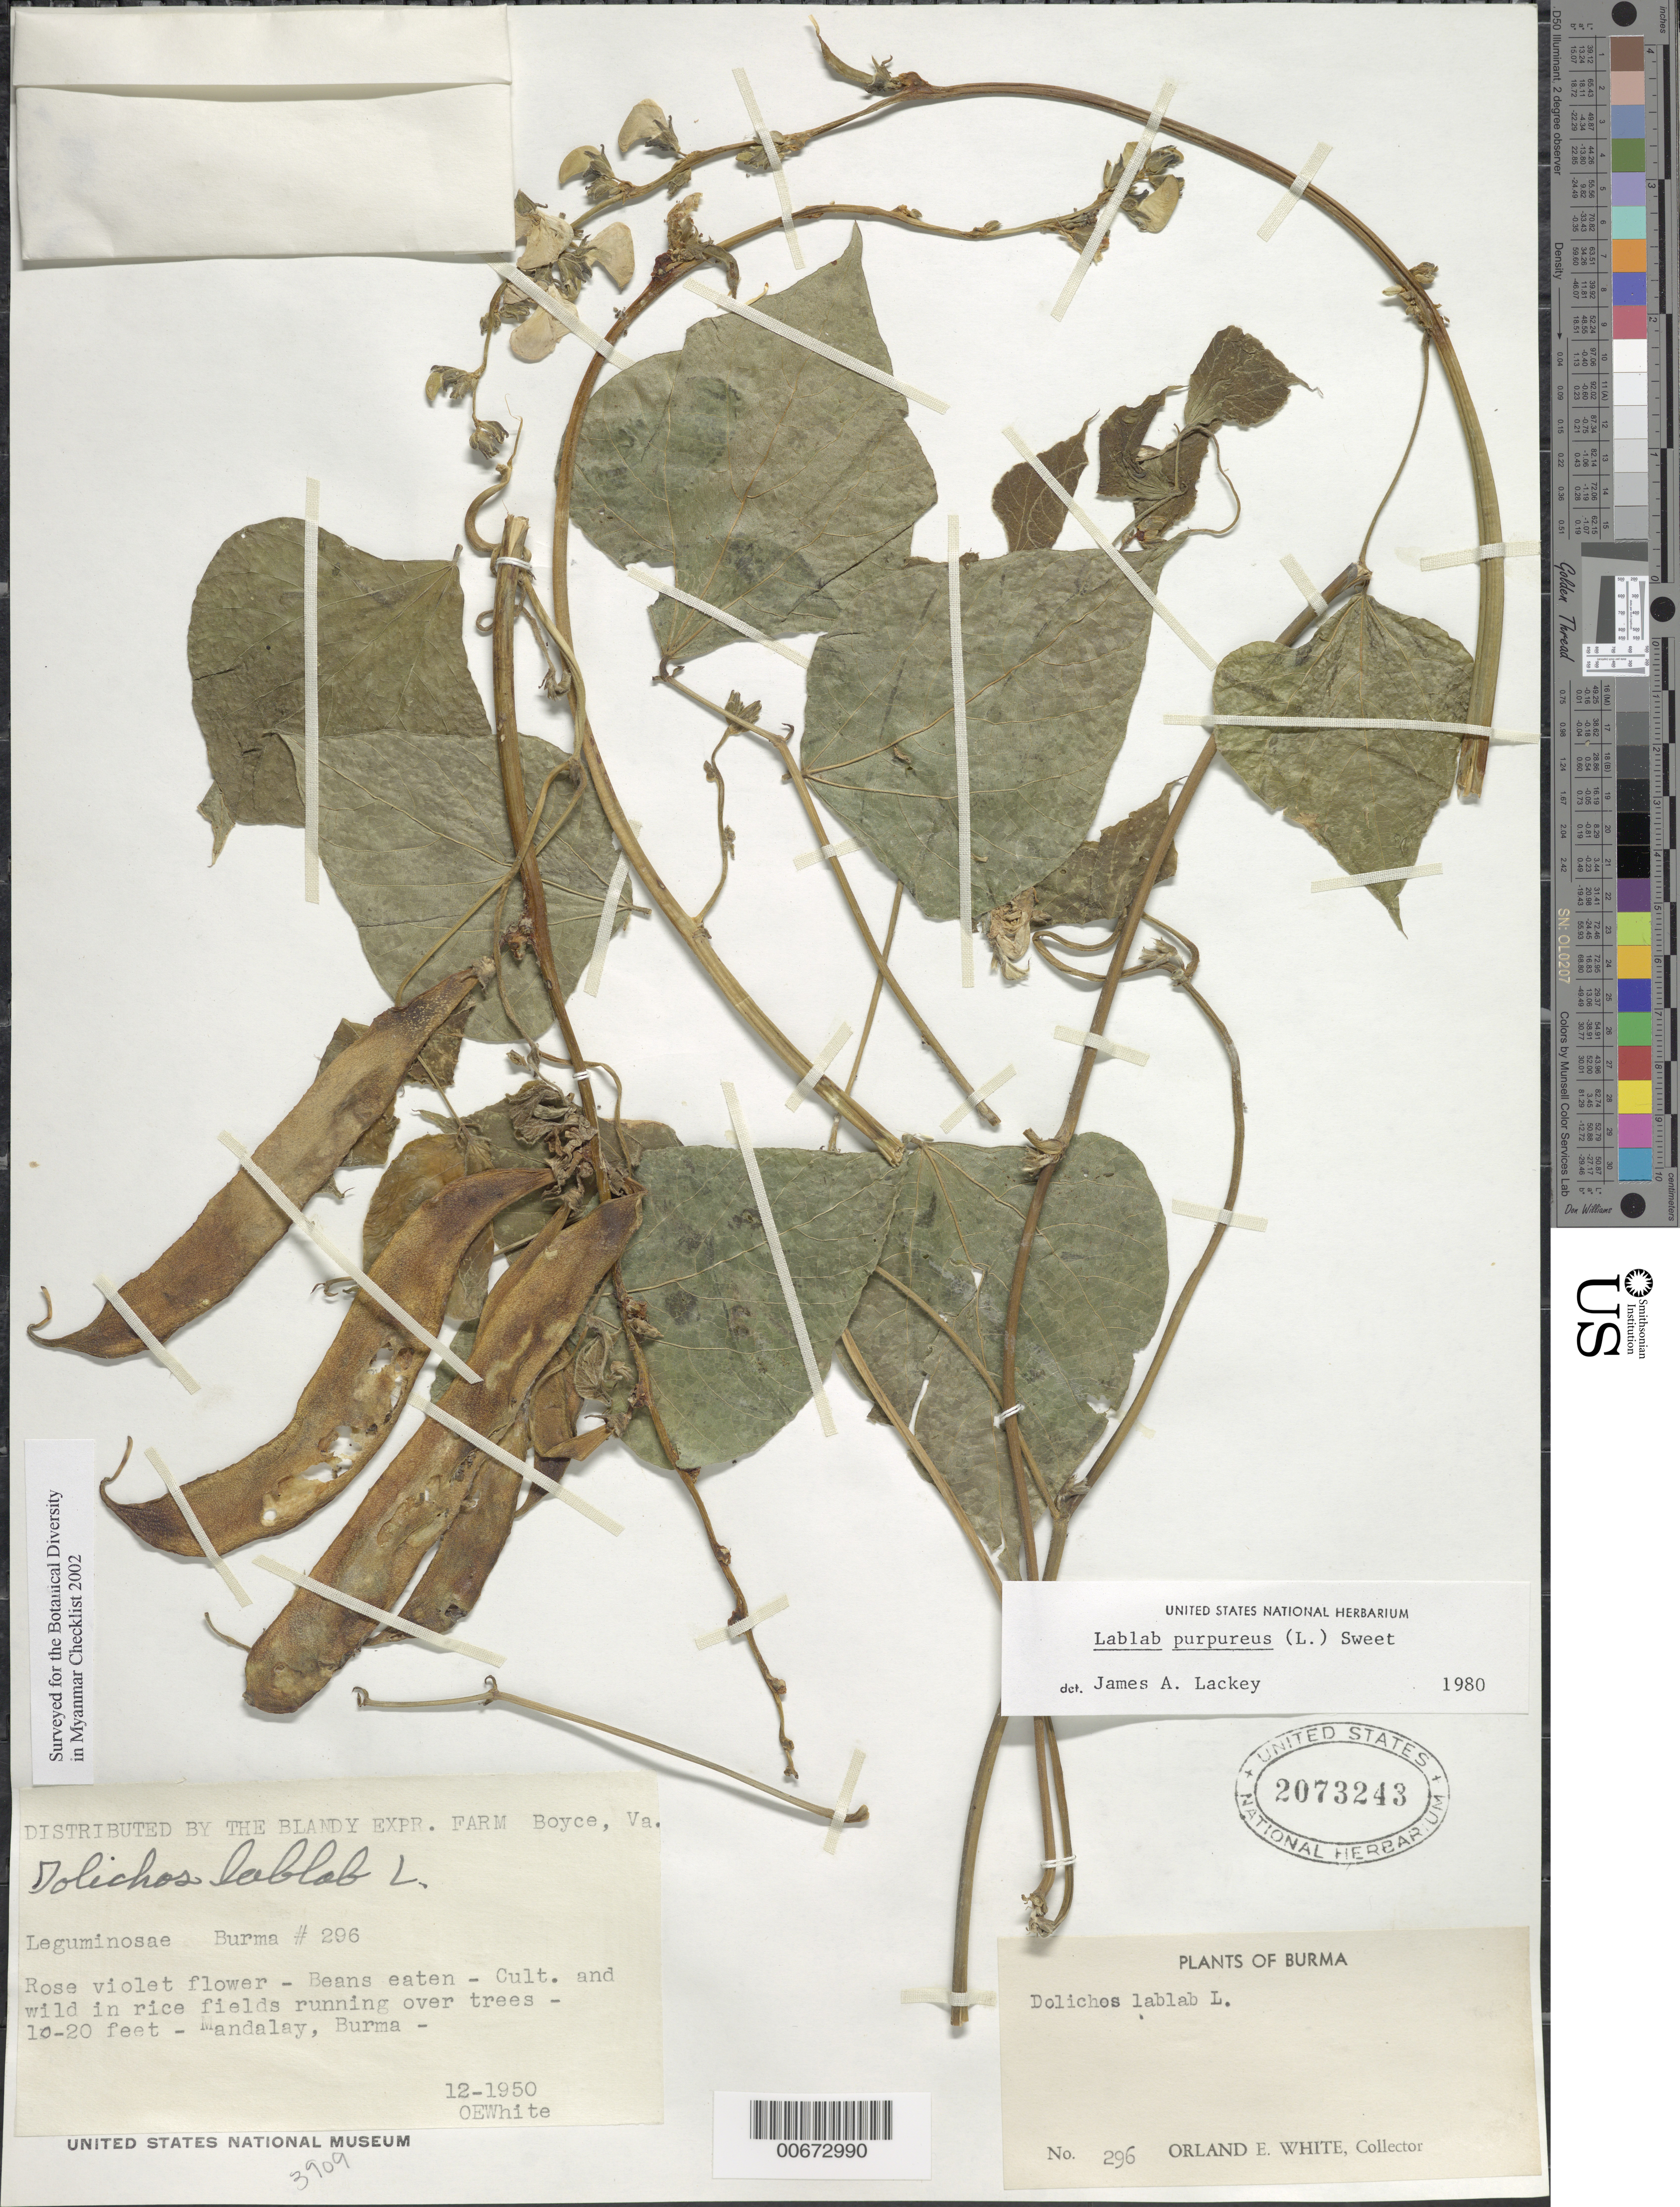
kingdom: Plantae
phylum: Tracheophyta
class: Magnoliopsida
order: Fabales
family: Fabaceae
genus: Lablab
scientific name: Lablab purpureus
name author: (L.) Sweet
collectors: O. E. White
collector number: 296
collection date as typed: Dec 1950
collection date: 1950-12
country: Myanmar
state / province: Mandalay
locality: Mandalay.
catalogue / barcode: US 2073243